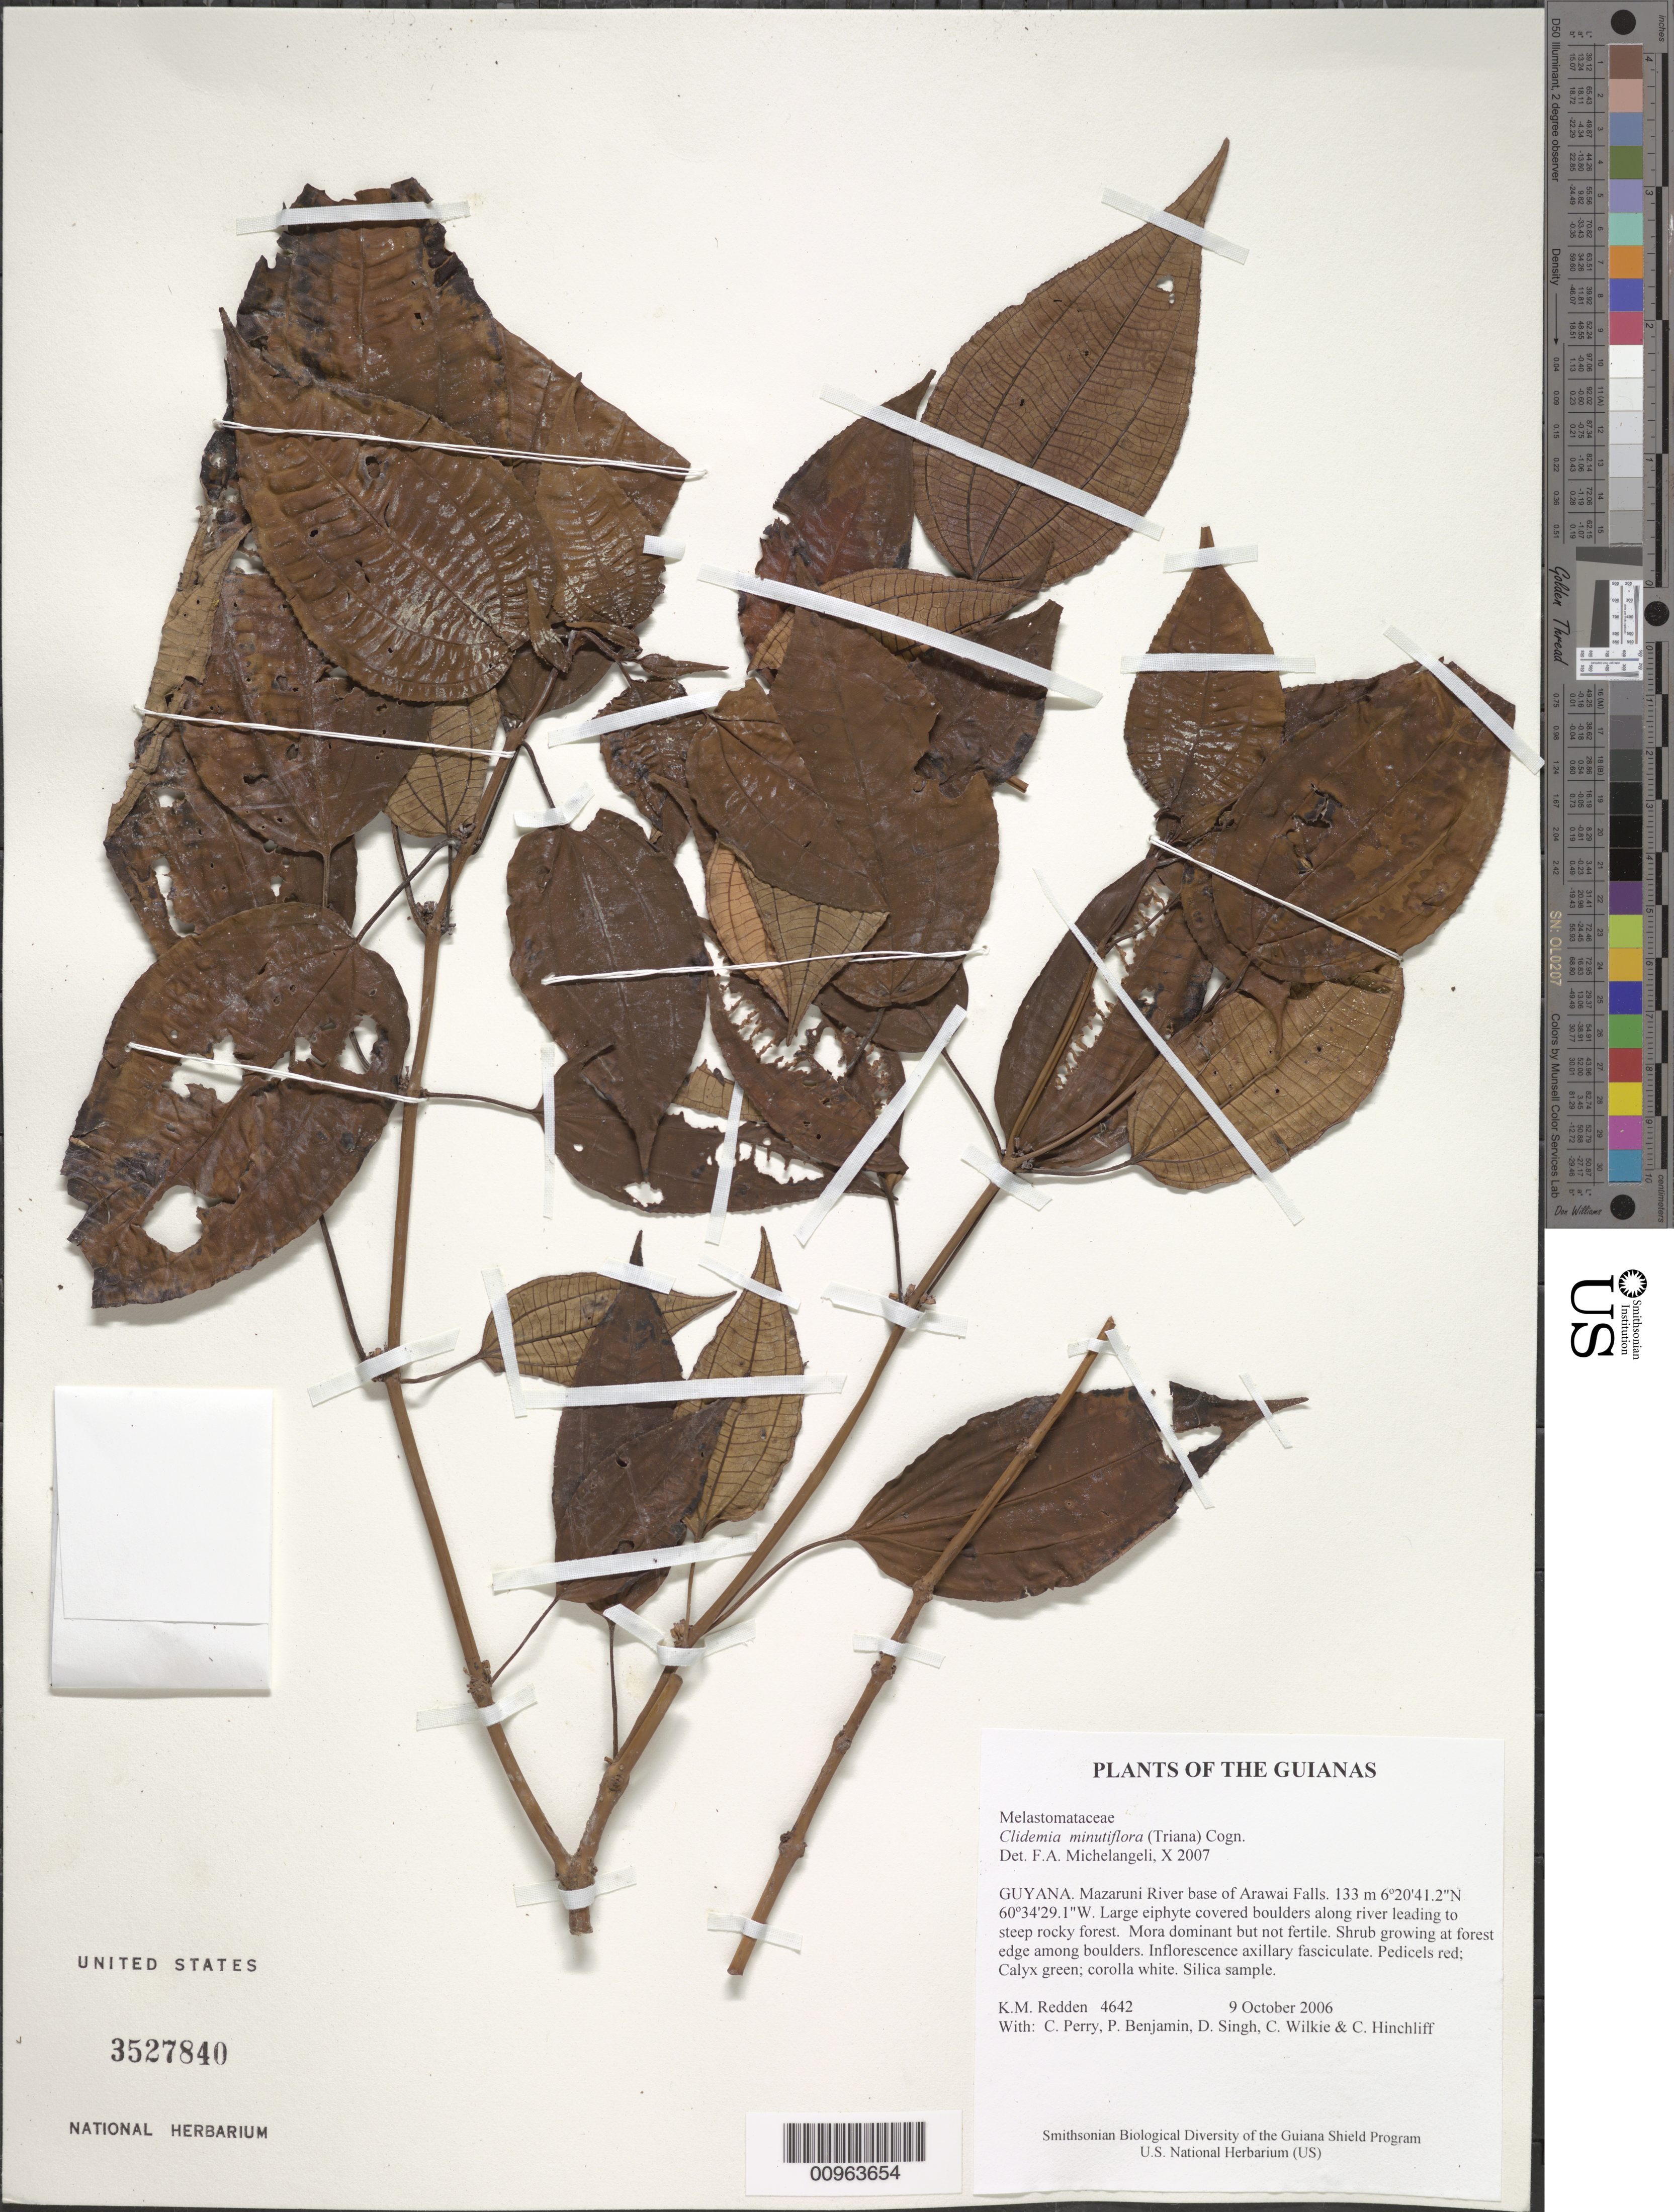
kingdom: Plantae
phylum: Tracheophyta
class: Magnoliopsida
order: Myrtales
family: Melastomataceae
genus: Clidemia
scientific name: Clidemia minutiflora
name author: (Triana) Cogn.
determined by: Michelangeli, F. A.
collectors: K. M. Redden, C. Perry, P. Benjamin, D. Singh, C. Wilkie & C. E. Hinchliff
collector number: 4642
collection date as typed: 9 October 2006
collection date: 2006-10-09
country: Guyana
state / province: Cuyuni-Mazaruni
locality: Mazaruni River base of Arawai Falls.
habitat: Large epiphyte covered boulders along river leading to steep rocky forest. Mora dominant but not fertile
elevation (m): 133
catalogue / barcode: US 3527840